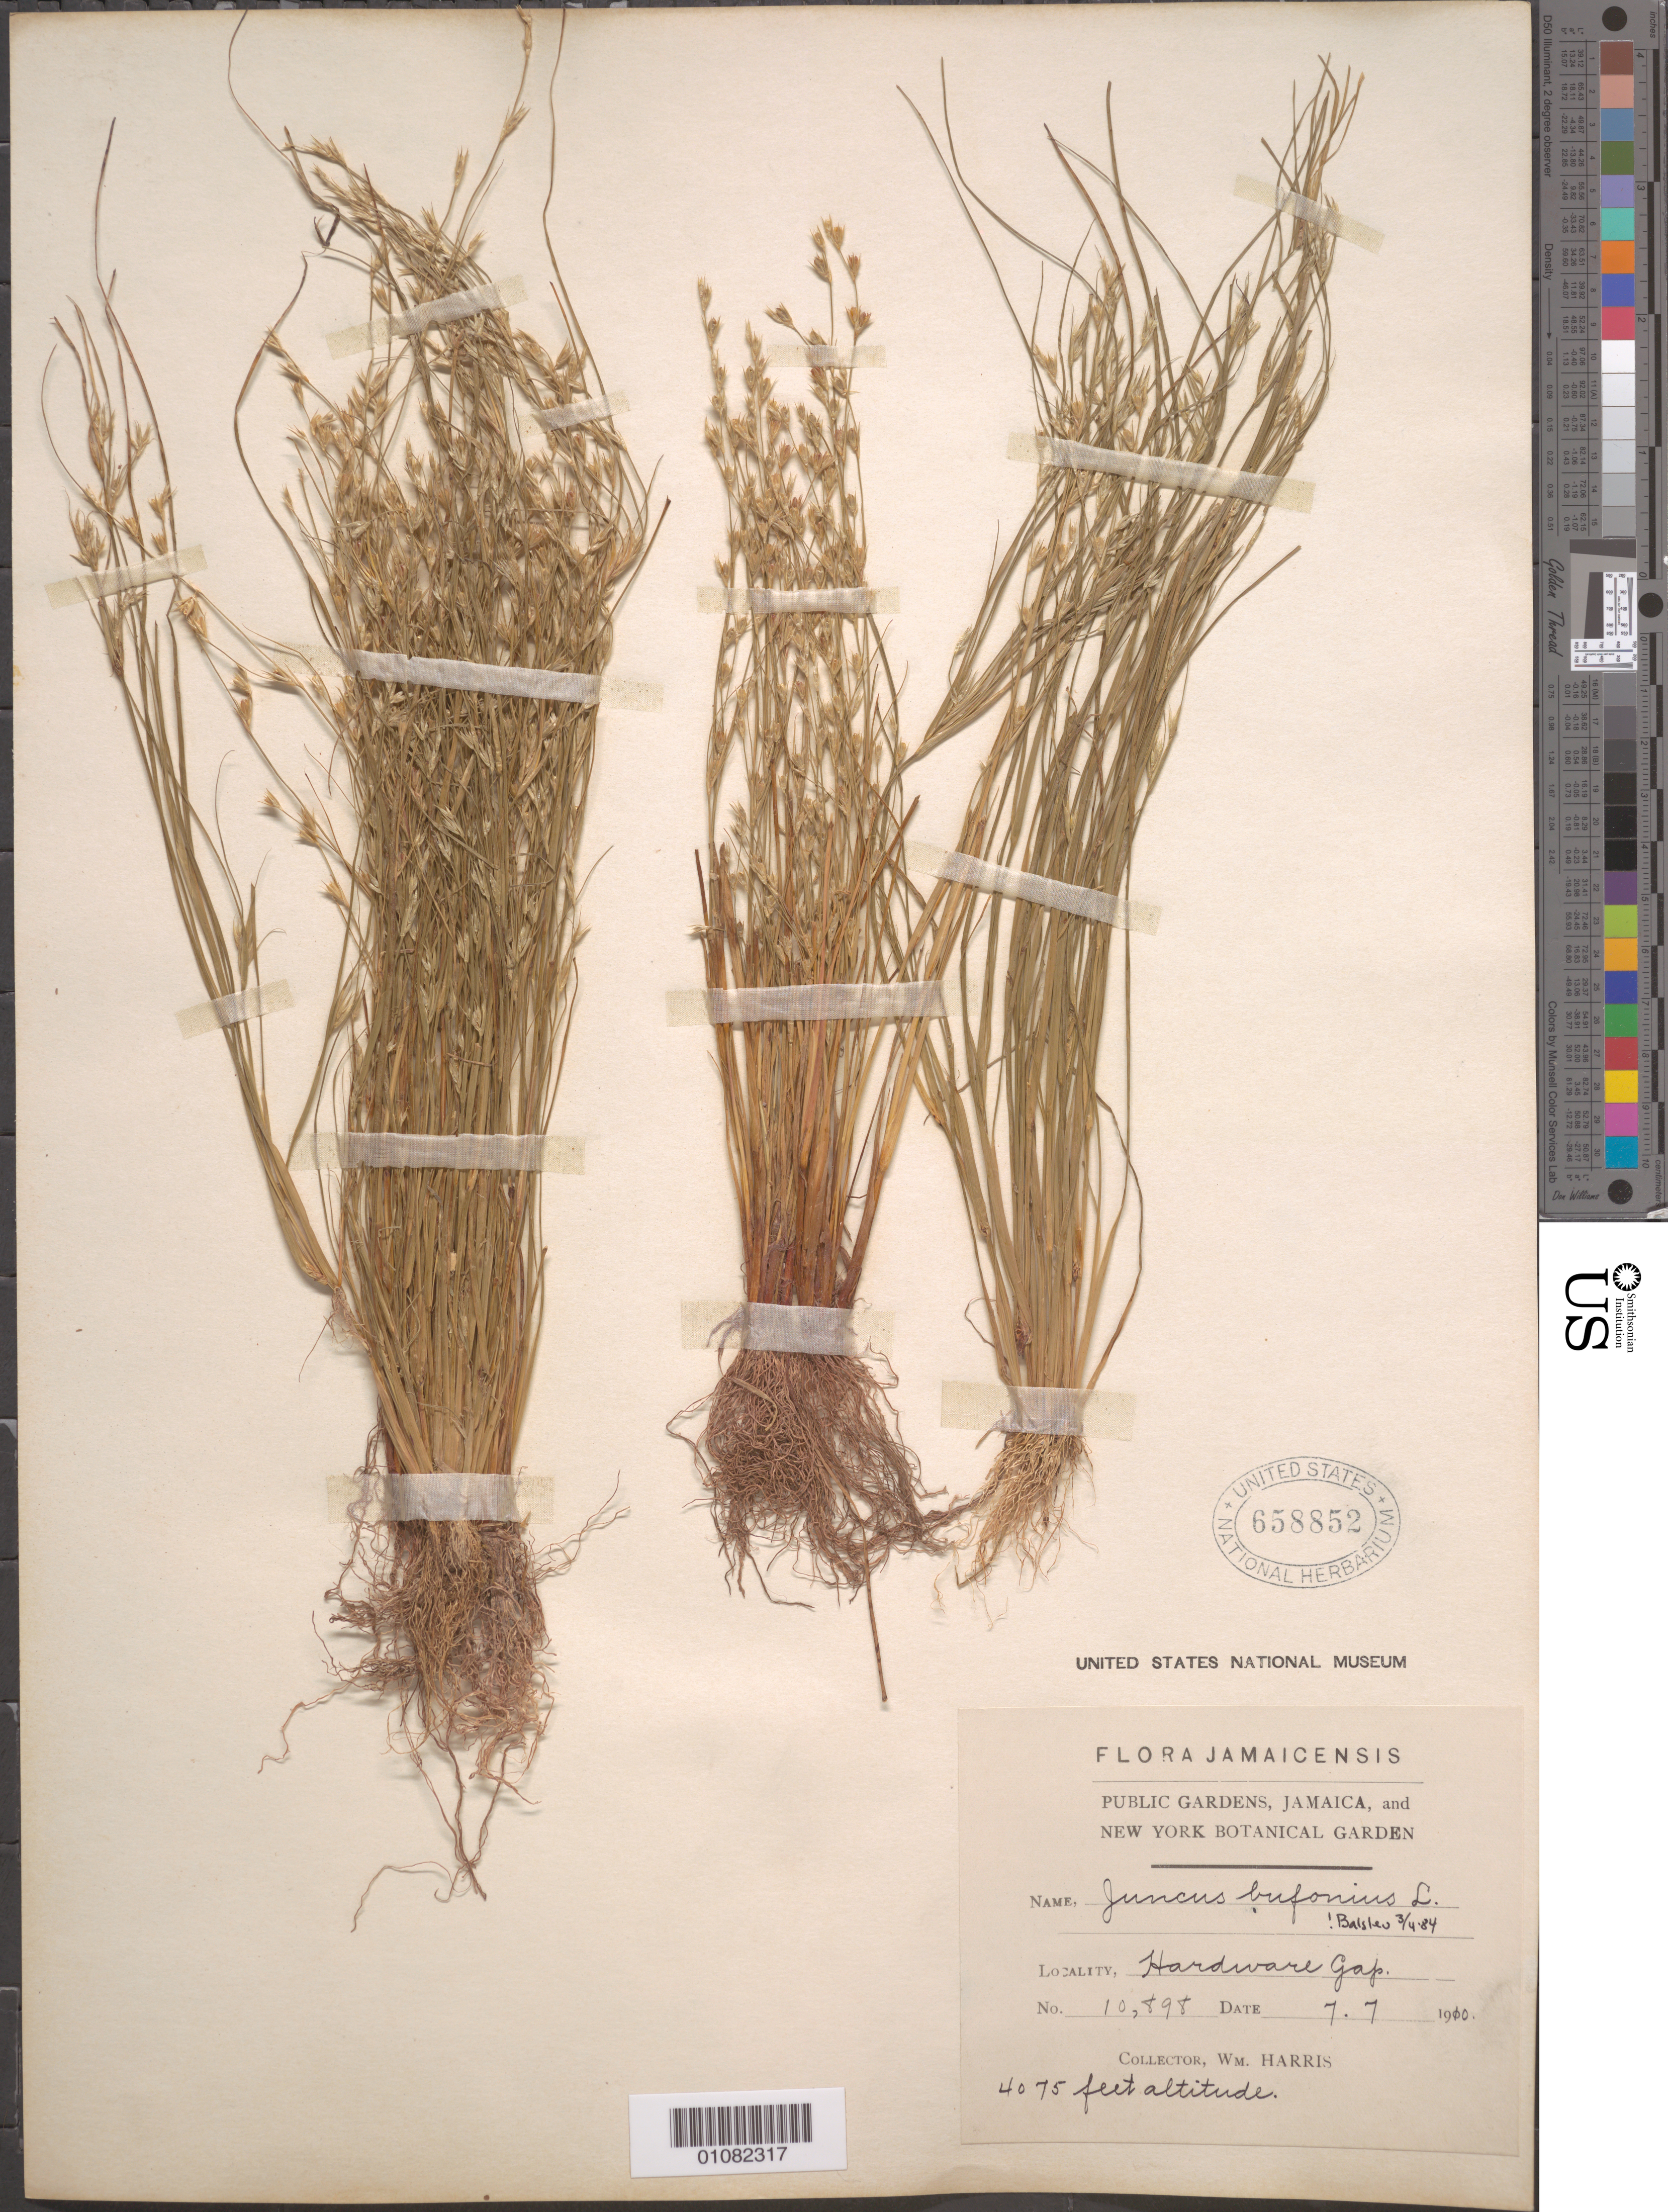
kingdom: Plantae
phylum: Tracheophyta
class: Liliopsida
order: Poales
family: Juncaceae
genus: Juncus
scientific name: Juncus bufonius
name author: L.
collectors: W. Harris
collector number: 10898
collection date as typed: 07 Jul 1910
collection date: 1910-07-07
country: Jamaica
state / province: Saint Andrew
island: Jamaica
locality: Hardware Gap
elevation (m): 1242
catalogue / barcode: US 658852